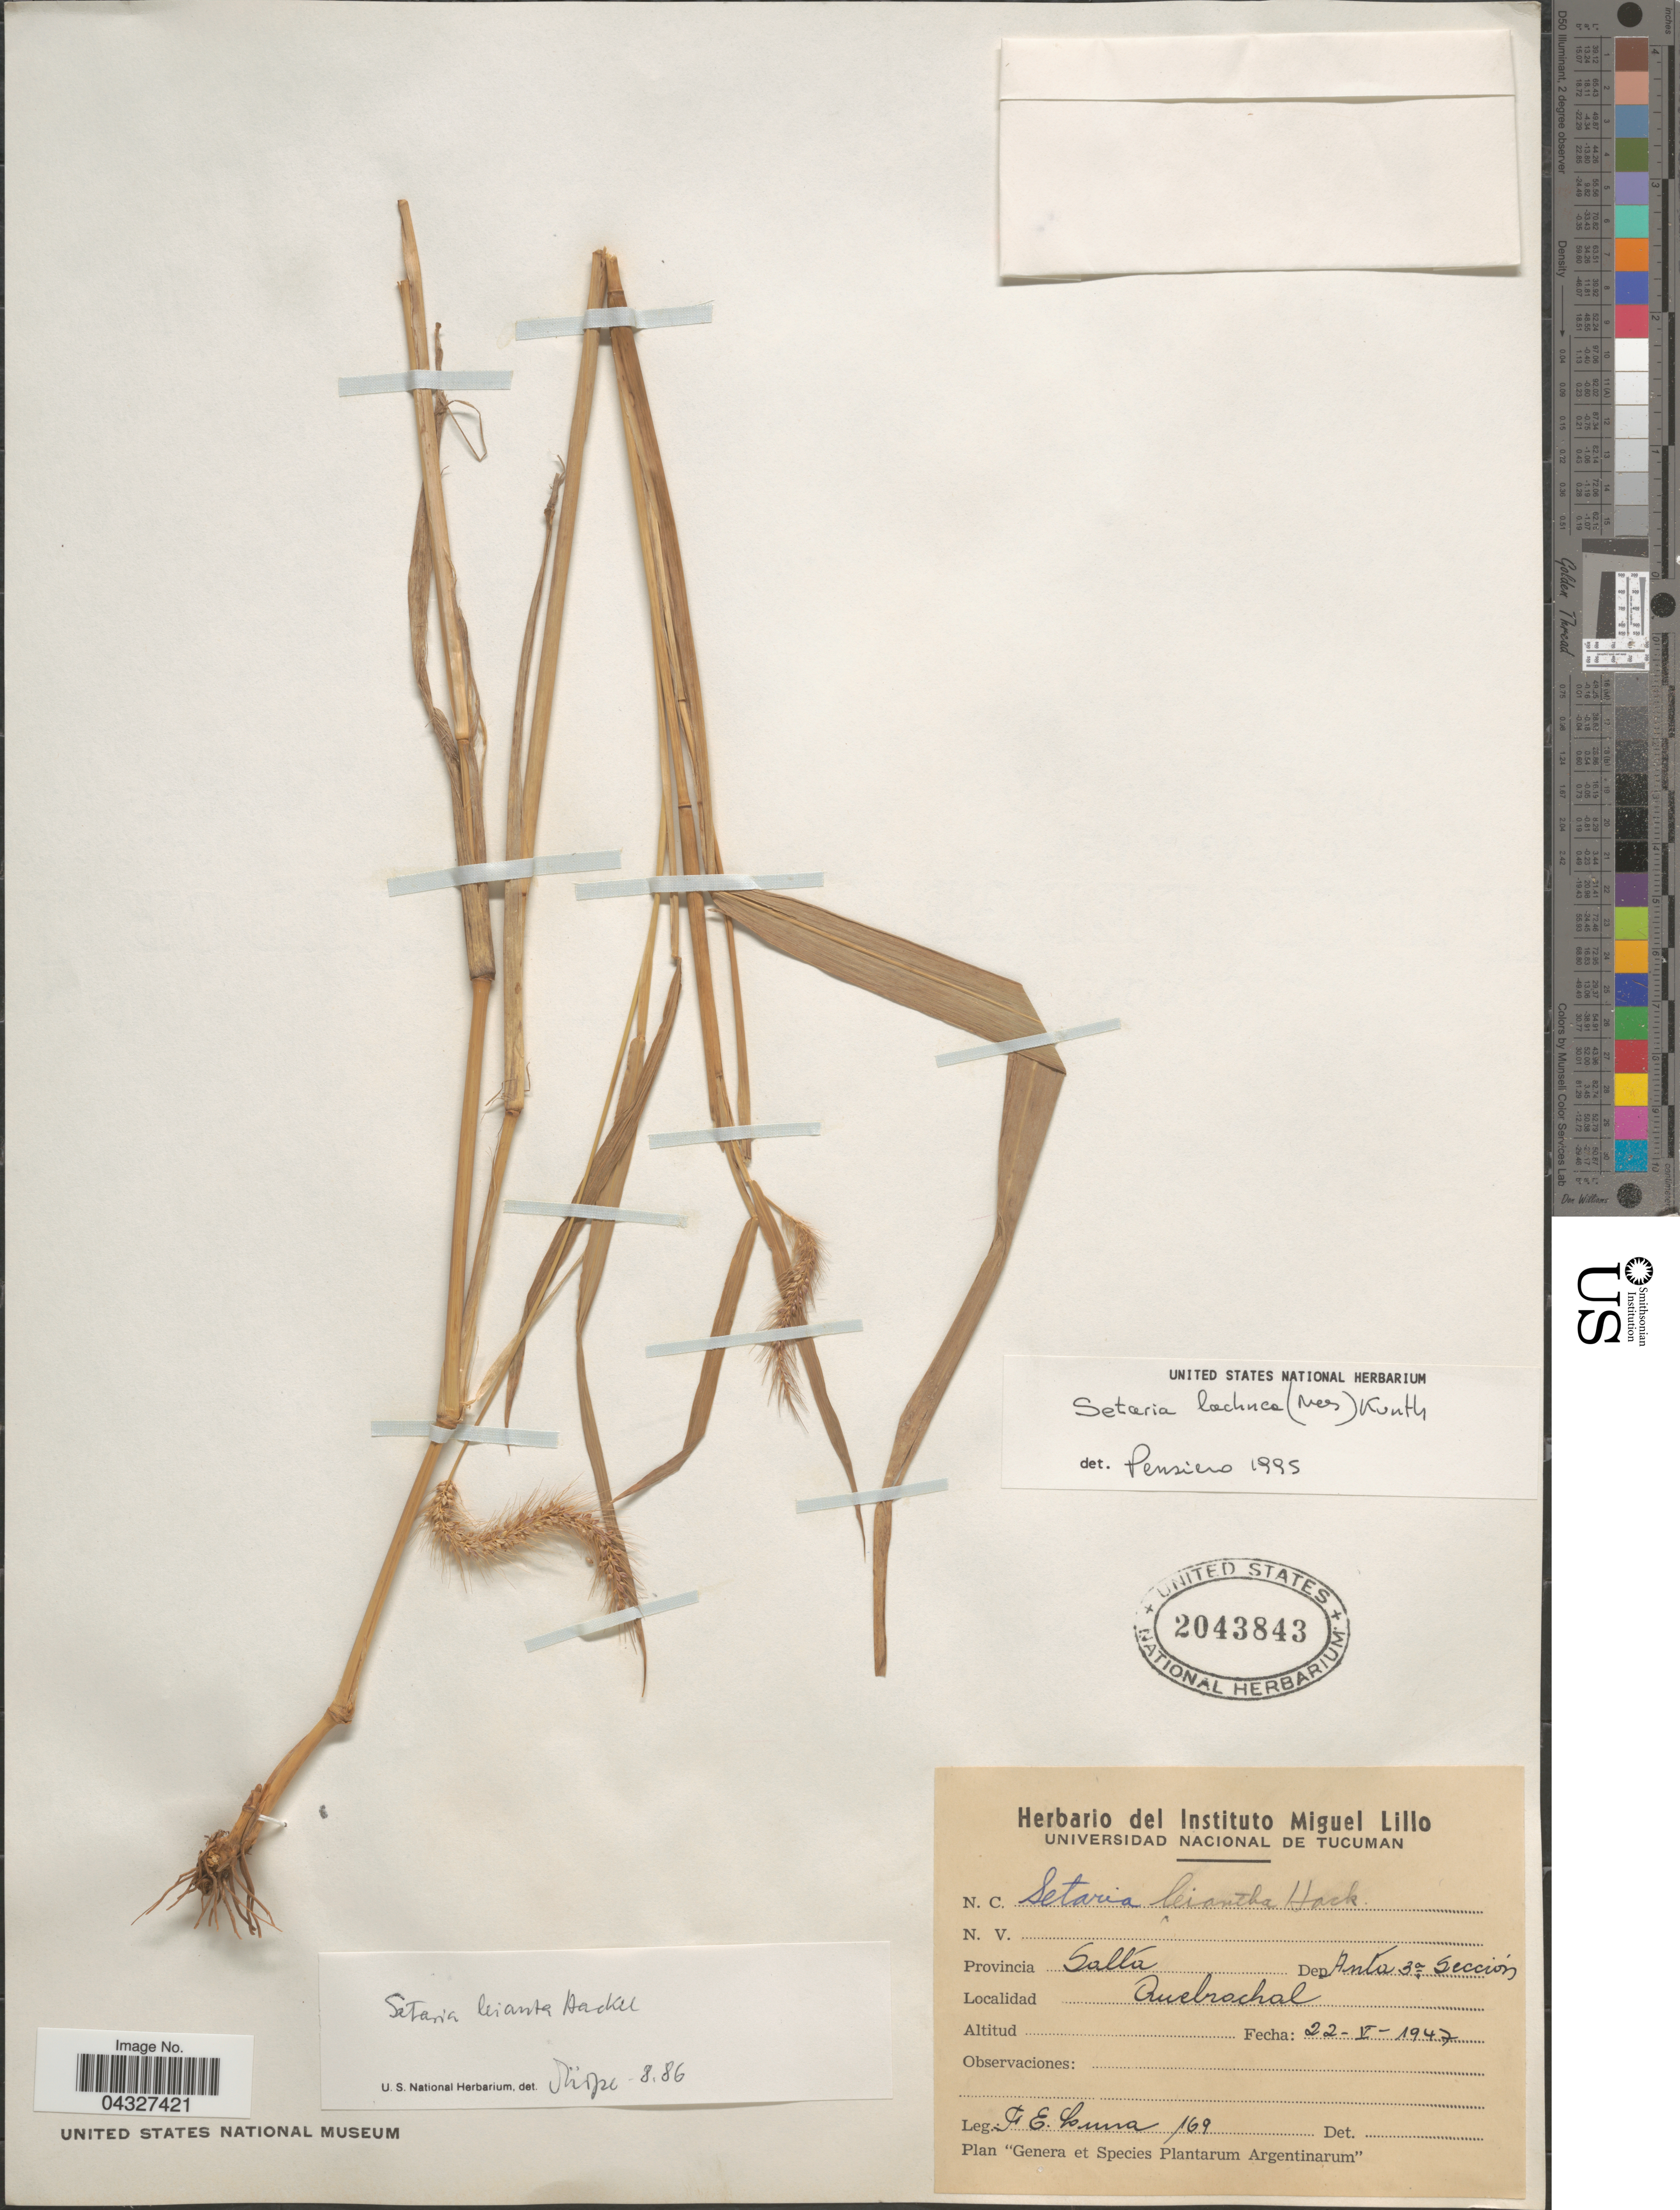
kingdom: Plantae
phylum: Tracheophyta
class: Liliopsida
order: Poales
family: Poaceae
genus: Setaria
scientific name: Setaria lachnea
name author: (Nees) Kunth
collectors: F. E. Luna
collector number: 169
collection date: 1947-05-22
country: Argentina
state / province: Salta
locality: Provincia Salta. Dep. Anta 3a Sección. Quebrachal.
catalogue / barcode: US 2043843